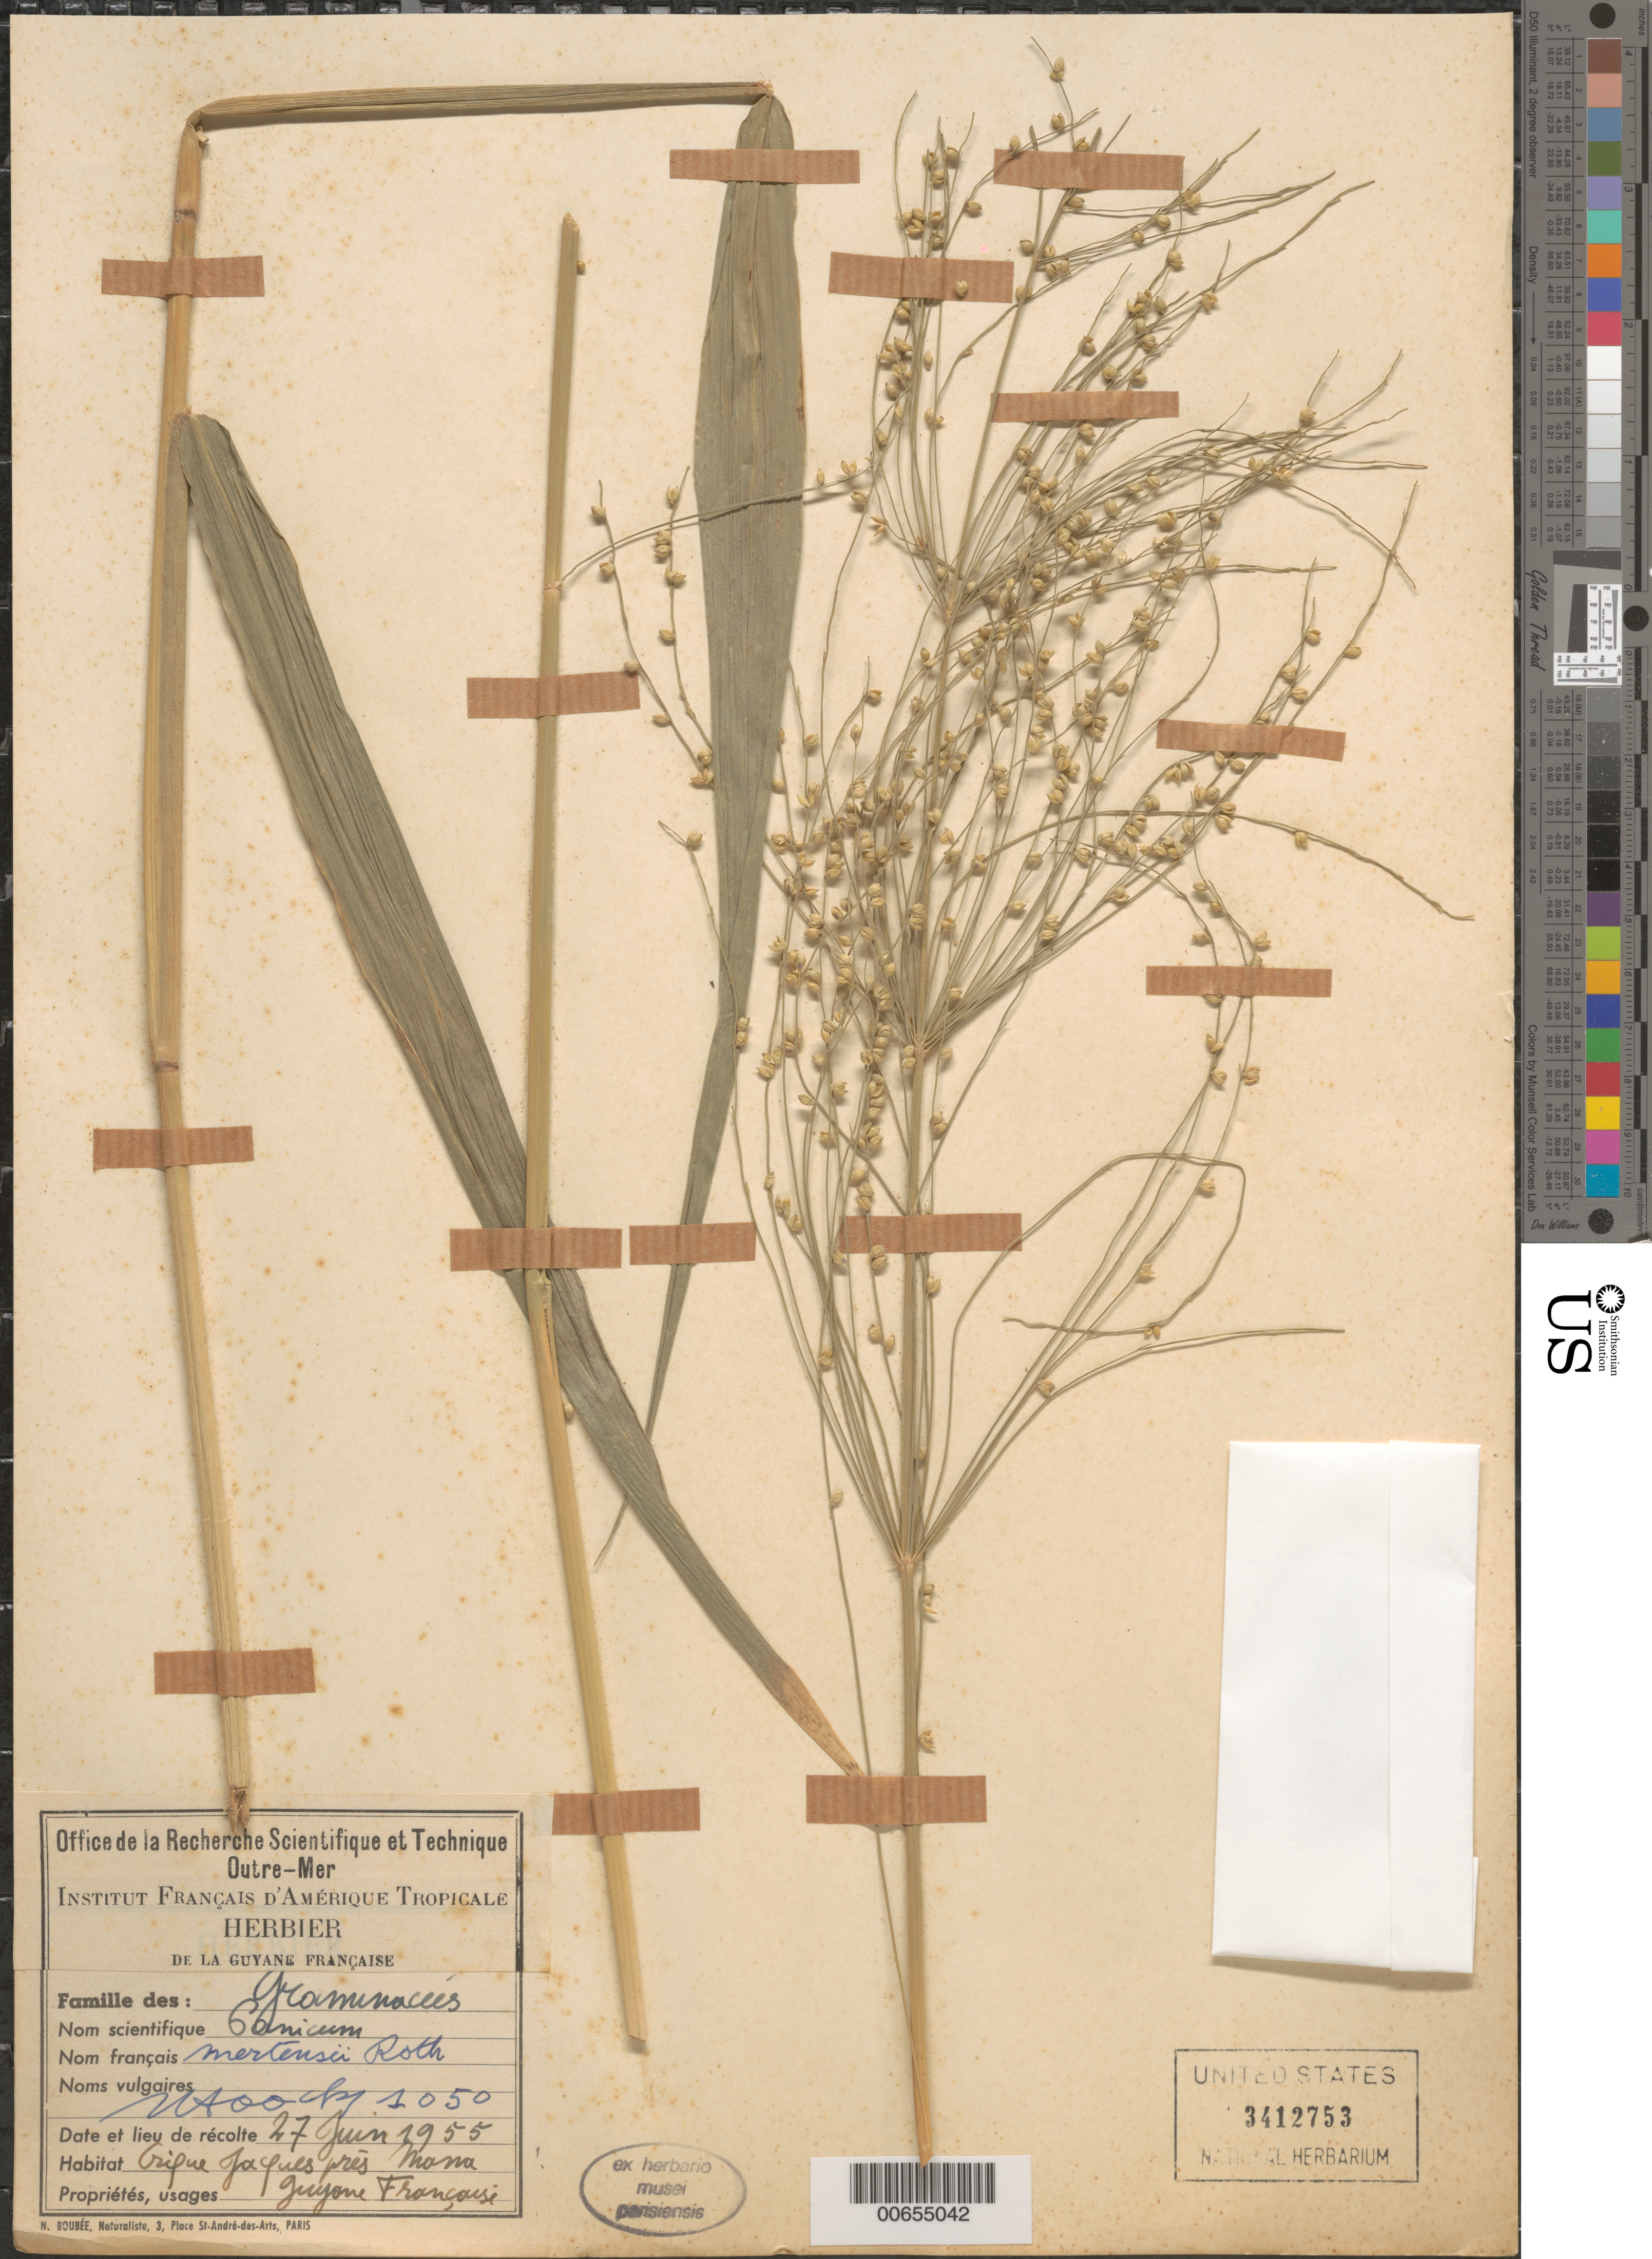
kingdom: Plantae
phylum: Tracheophyta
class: Liliopsida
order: Poales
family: Poaceae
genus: Stephostachys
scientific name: Stephostachys mertensii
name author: (Roth) Zuloaga & Marrone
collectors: J. Hoock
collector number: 1050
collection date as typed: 27-Jun-55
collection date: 1955-06-27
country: French Guiana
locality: Crique Jacques, prés Mana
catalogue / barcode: US 3412753